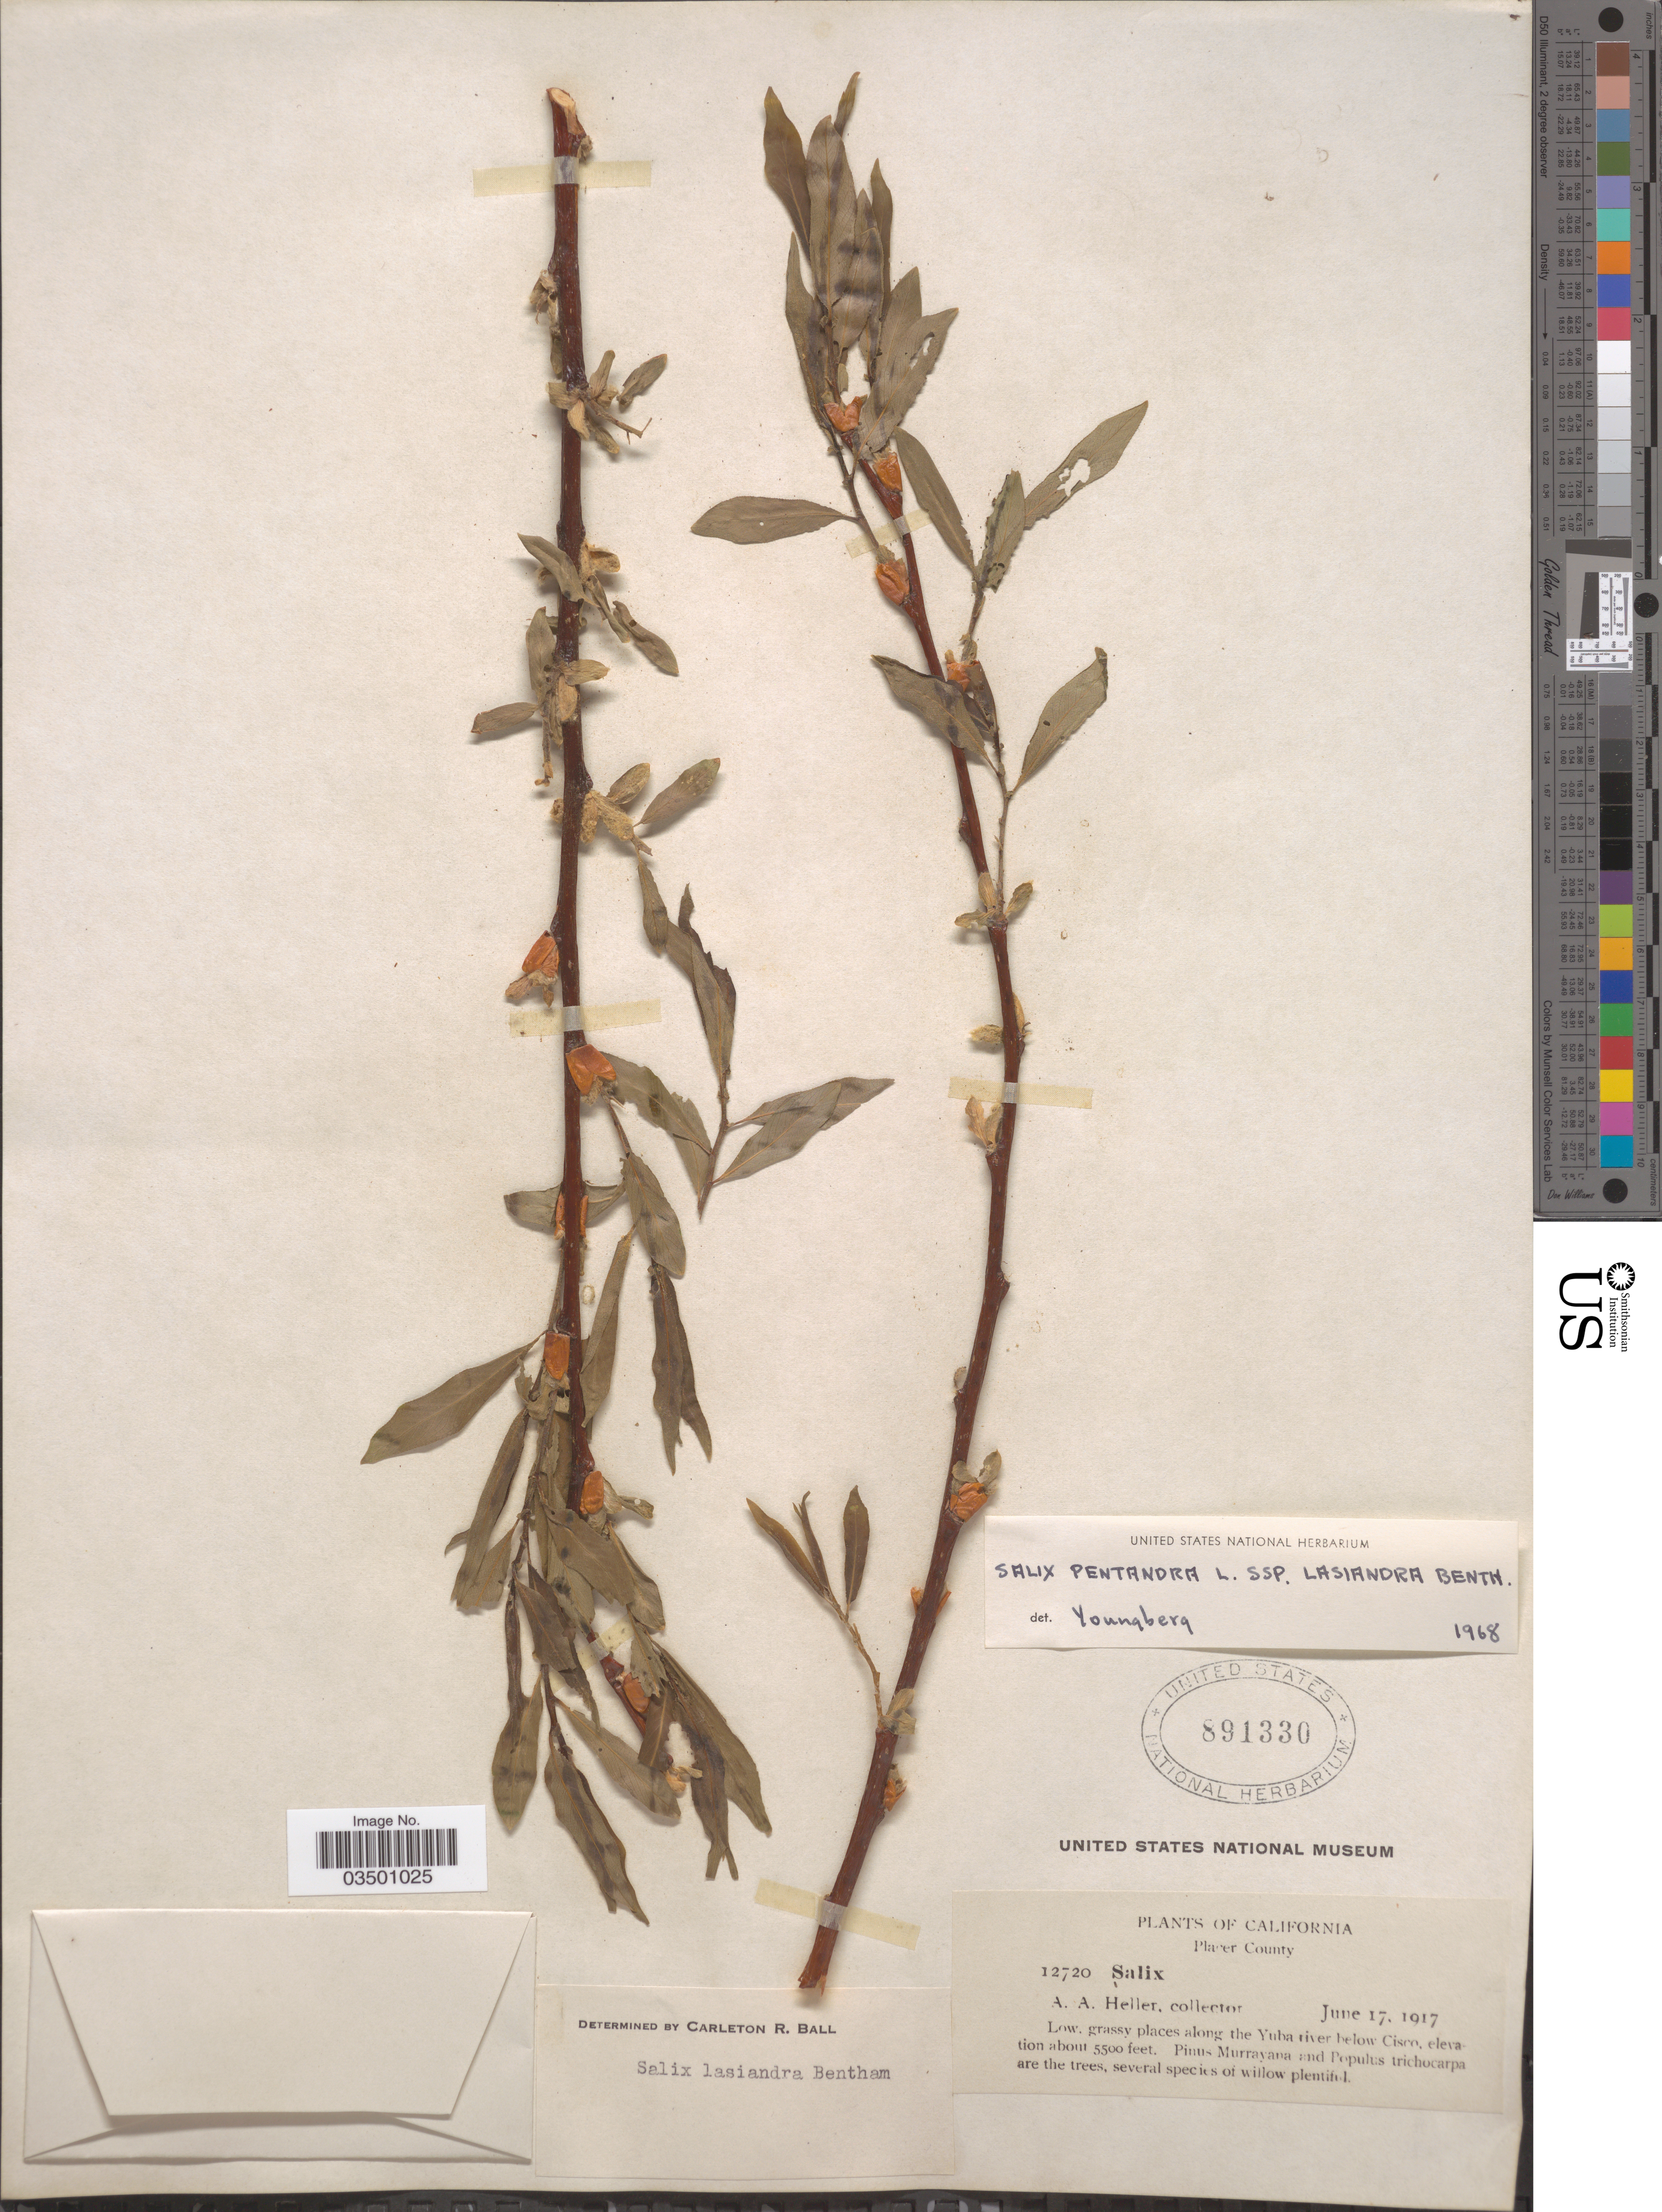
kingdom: Plantae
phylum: Tracheophyta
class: Magnoliopsida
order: Malpighiales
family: Salicaceae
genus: Salix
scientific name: Salix lasiandra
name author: Benth.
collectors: A. A. Heller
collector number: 12720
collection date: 1917-06-17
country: United States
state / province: California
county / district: Placer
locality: Placer County. Along the Yuba river below Cisco.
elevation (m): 1676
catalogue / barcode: US 891330